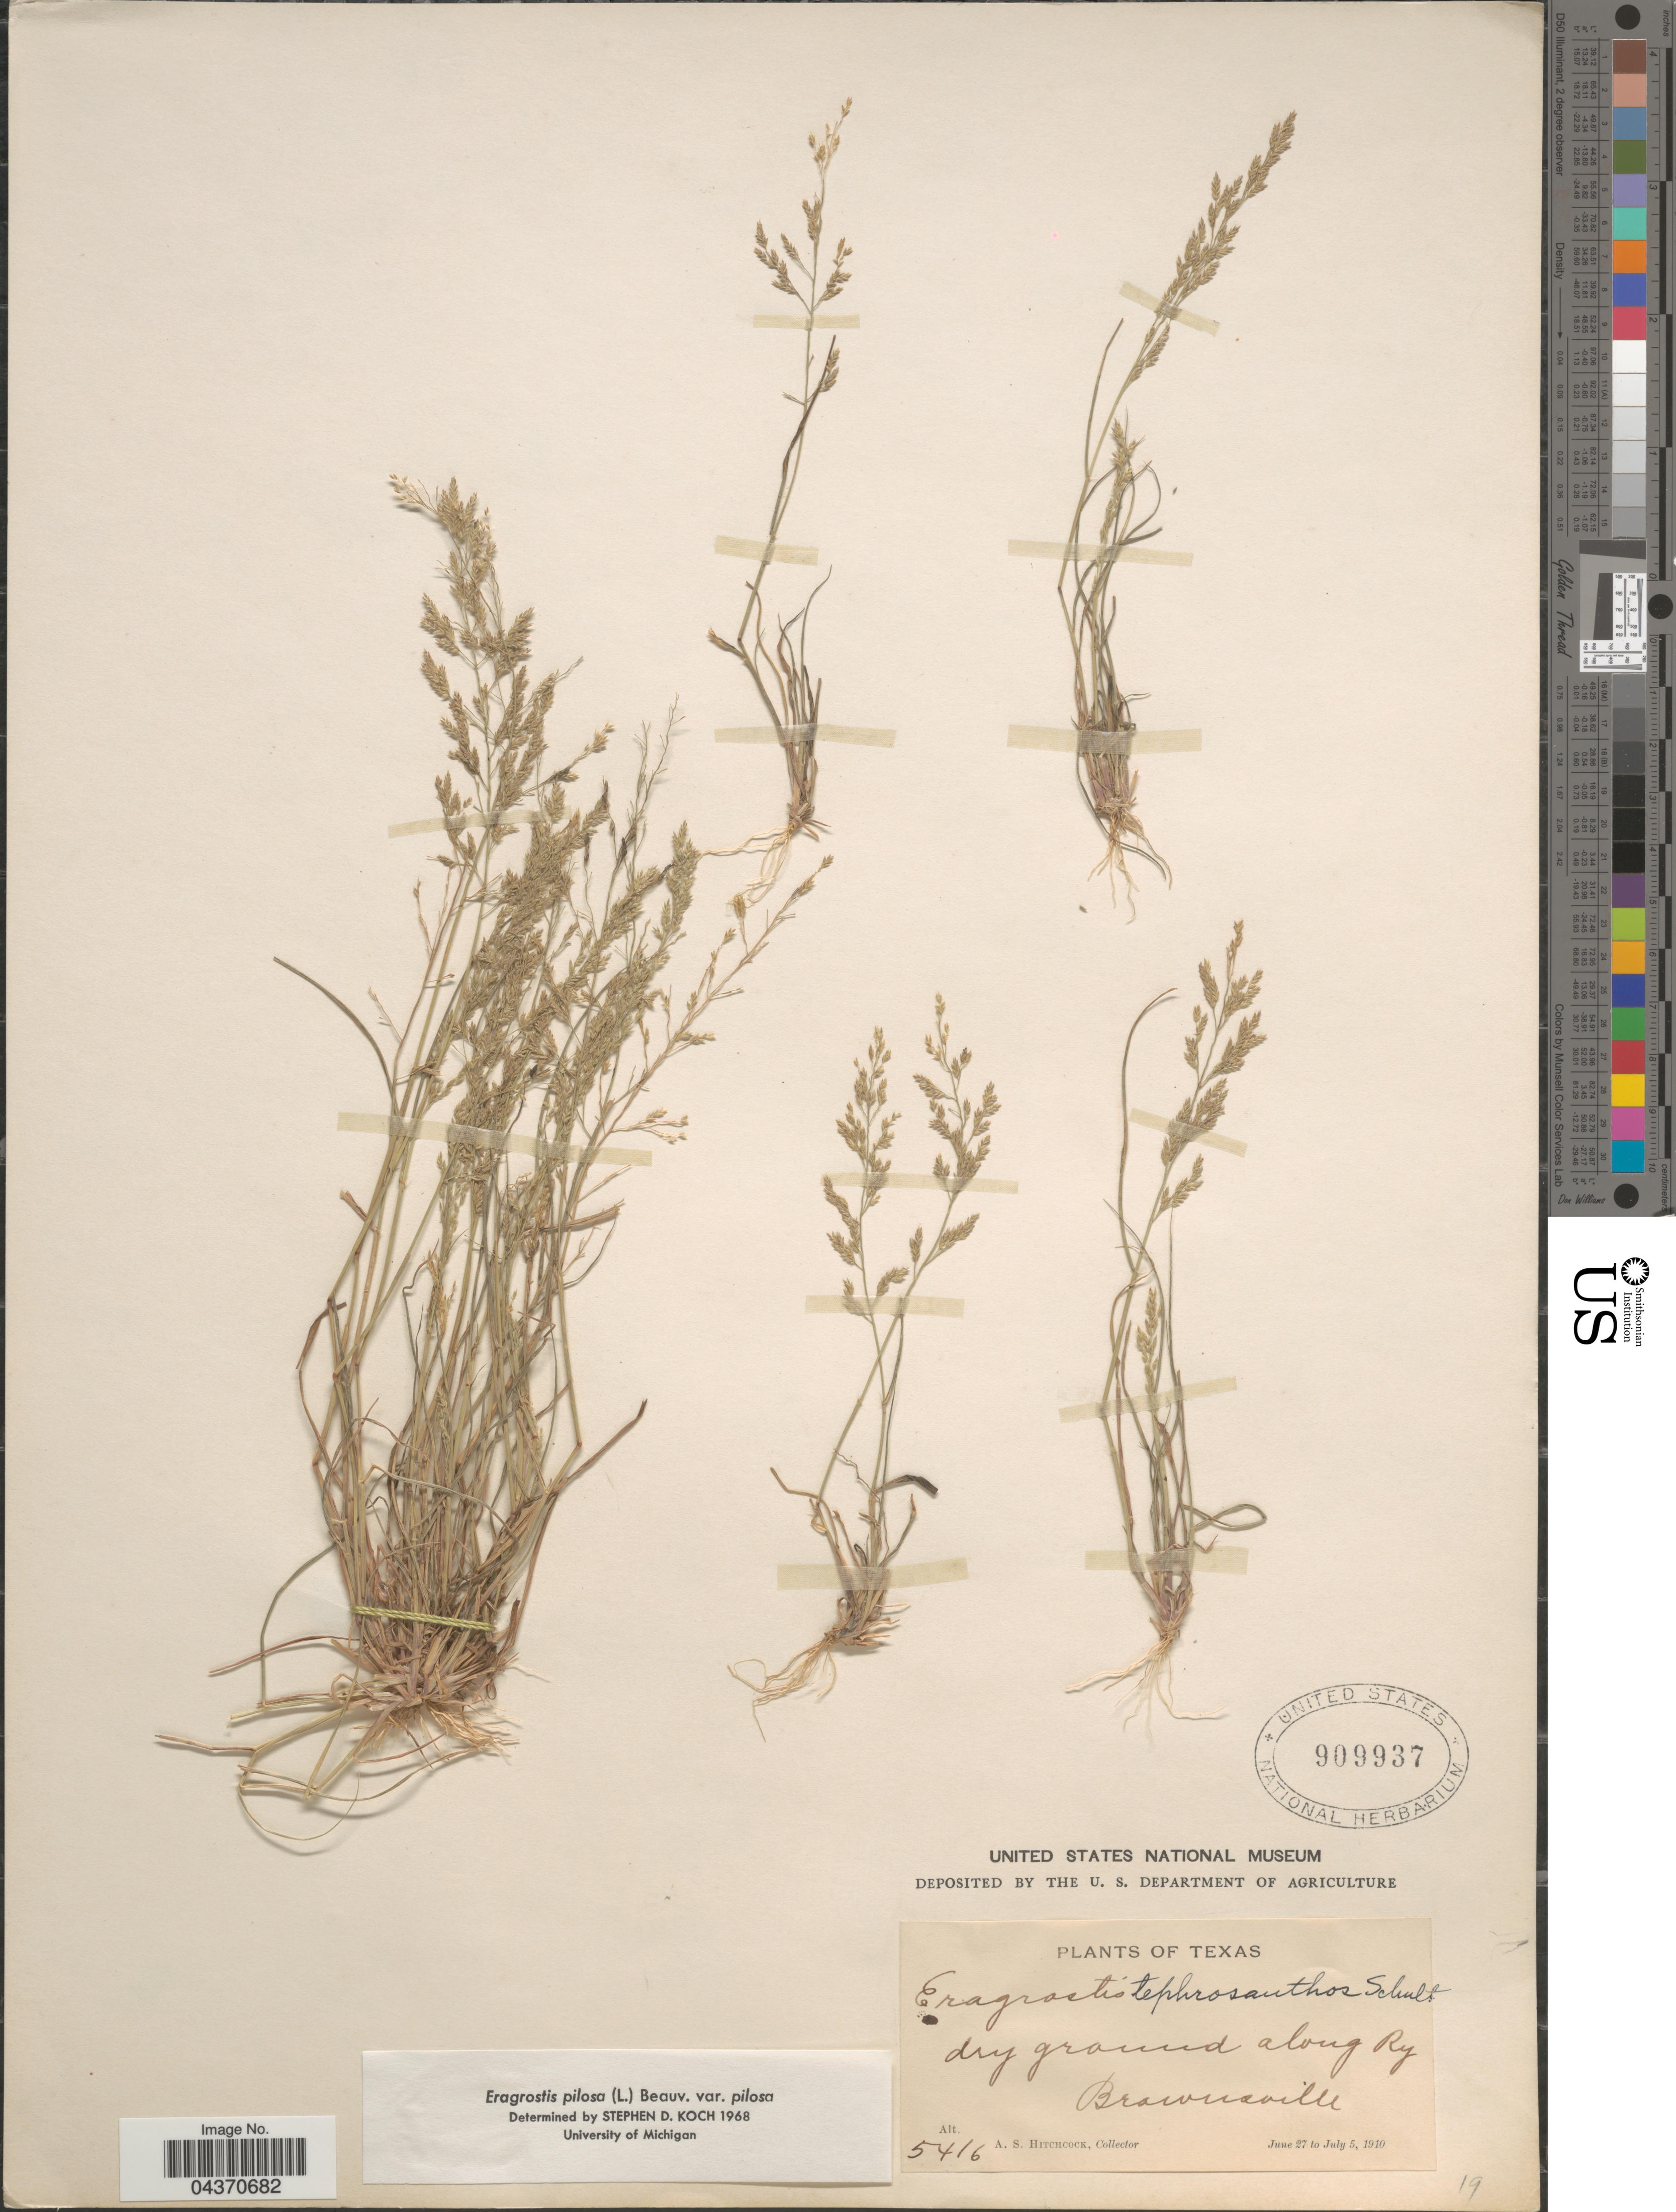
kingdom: Plantae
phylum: Tracheophyta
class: Liliopsida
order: Poales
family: Poaceae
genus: Eragrostis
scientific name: Eragrostis pilosa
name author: (L.) P. Beauv.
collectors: A. S. Hitchcock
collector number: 5416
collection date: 1910-06-27/1910-07-05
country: United States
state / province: Texas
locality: Dry ground along Ry Brownsville.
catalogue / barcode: US 909937